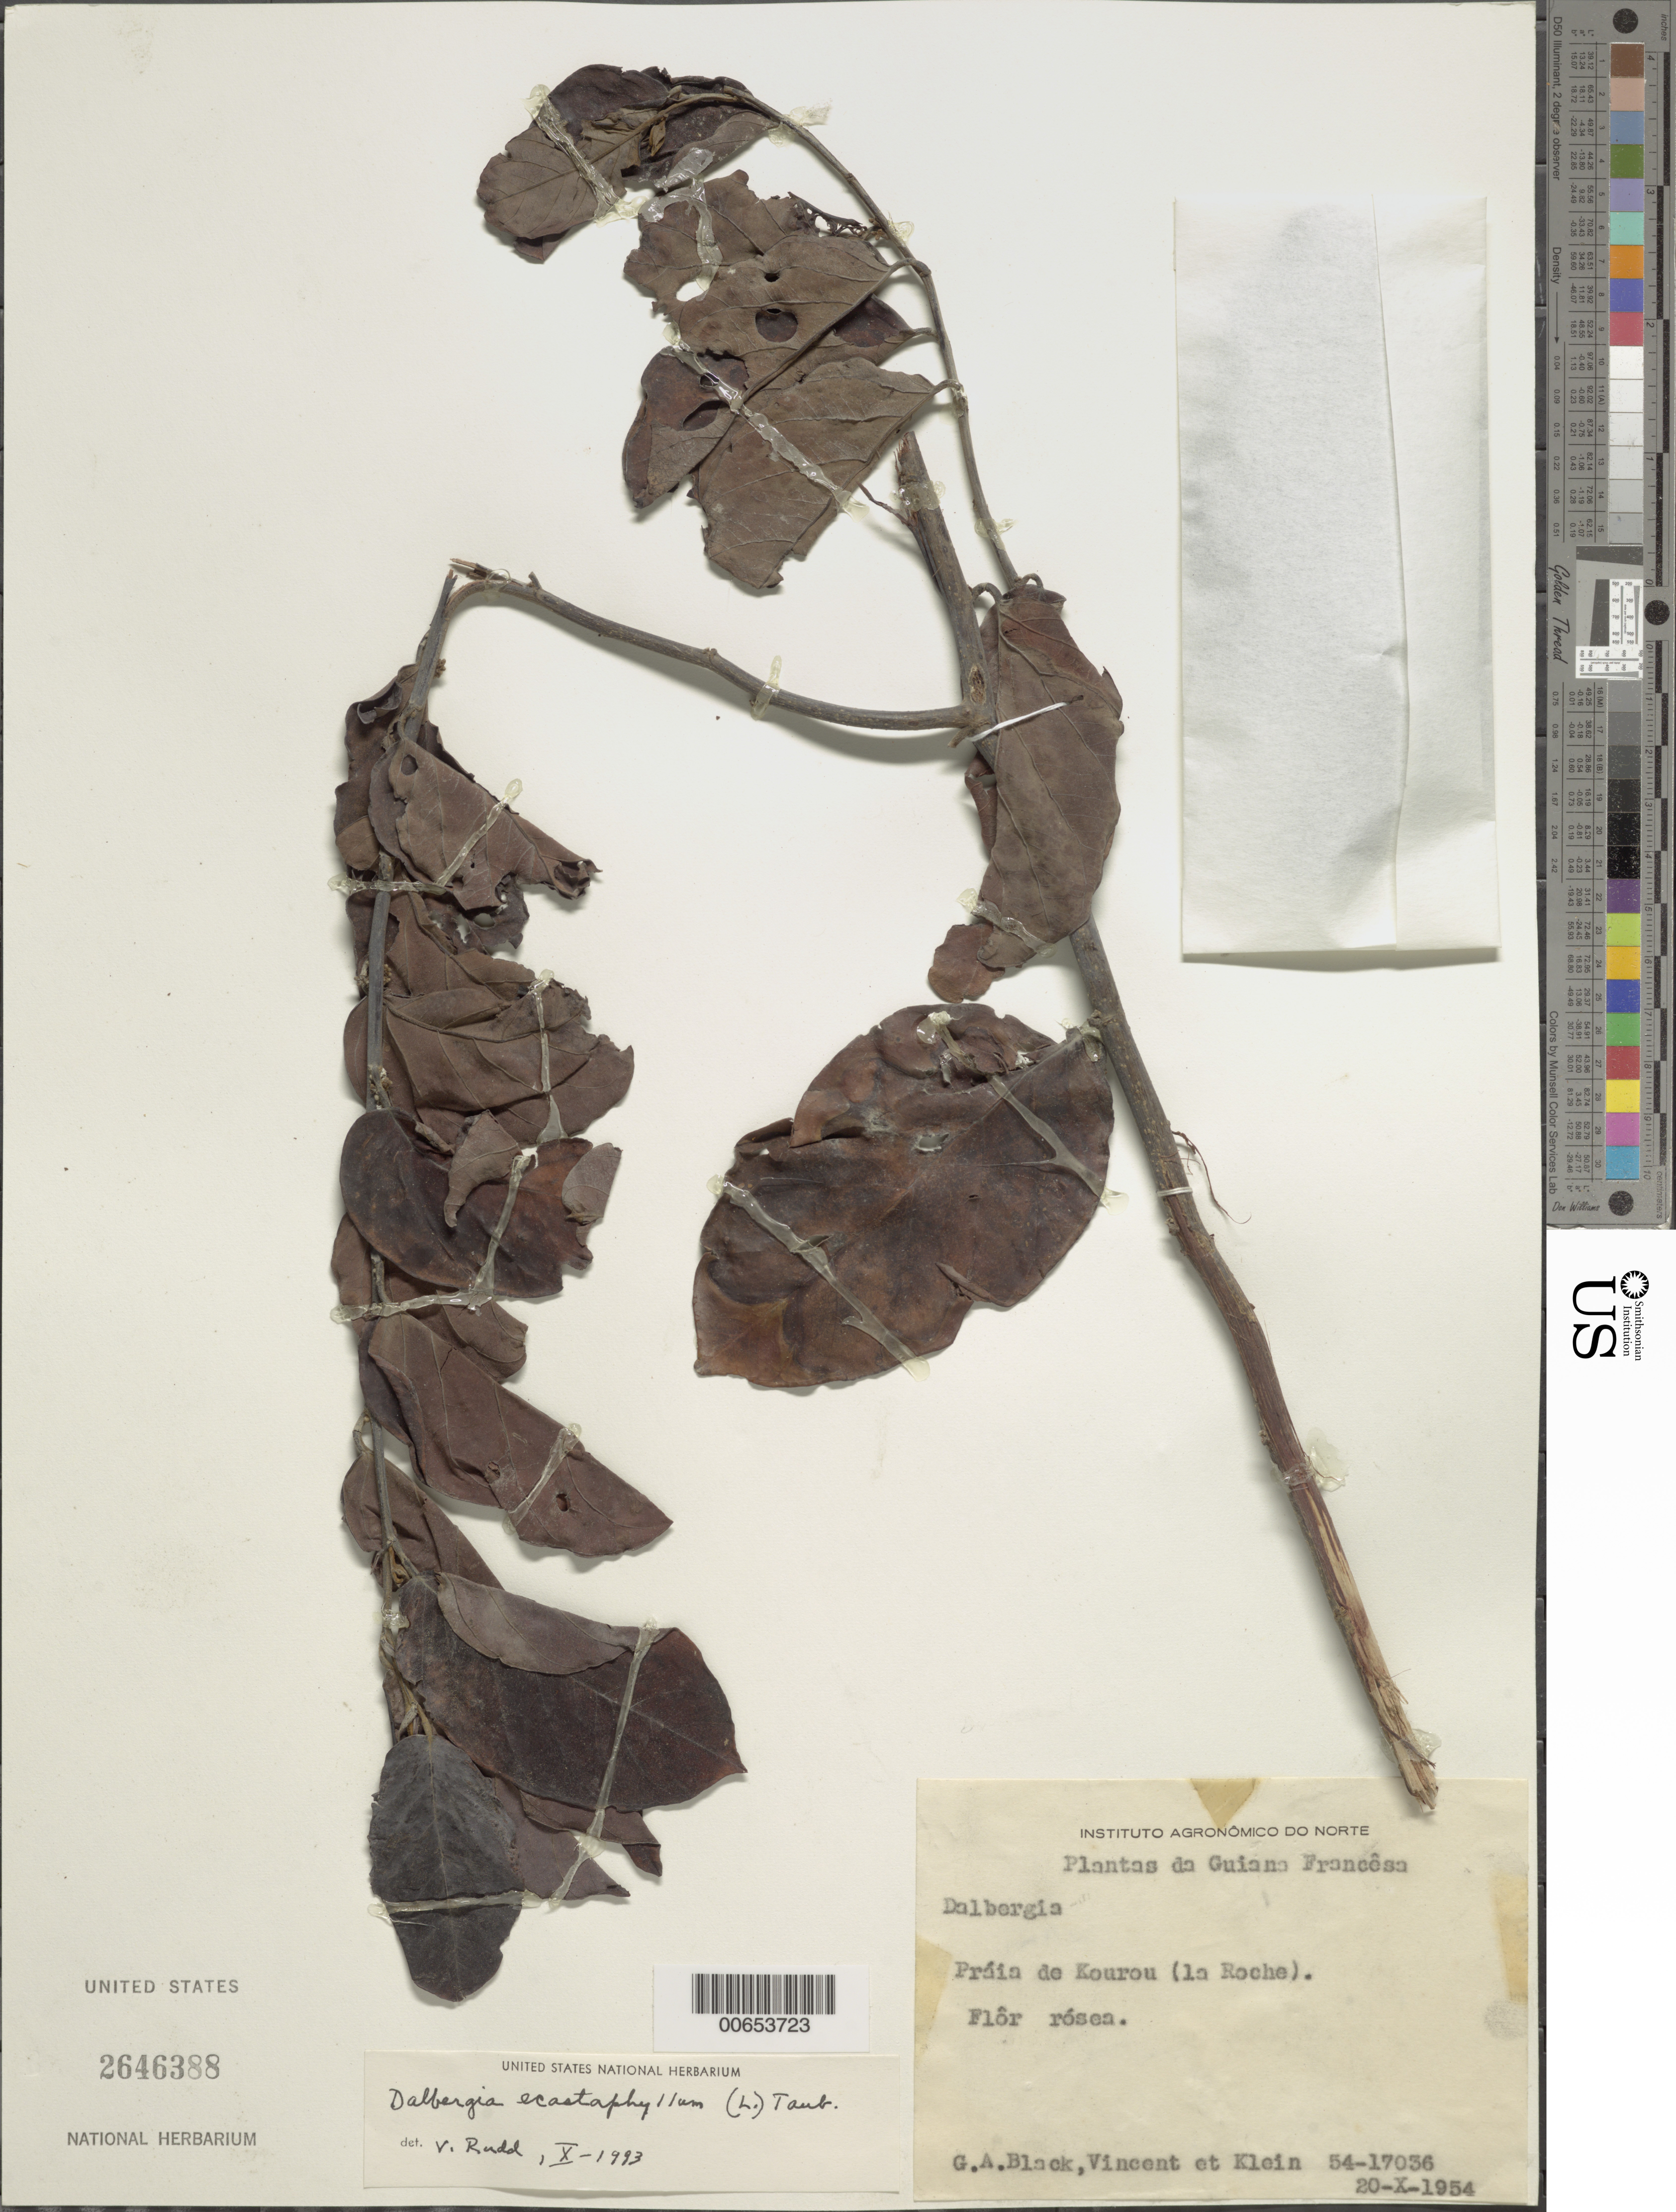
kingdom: Plantae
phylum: Tracheophyta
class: Magnoliopsida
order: Fabales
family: Fabaceae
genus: Dalbergia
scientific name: Dalbergia ecastaphyllum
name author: (L.) Taub.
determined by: Rudd, V. E.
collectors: G. A. Black, -- Vincent & Klein, --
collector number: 54 17036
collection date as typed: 20-Oct-54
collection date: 1954-10-20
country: French Guiana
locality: Kourou, praia de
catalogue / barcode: US 2646388